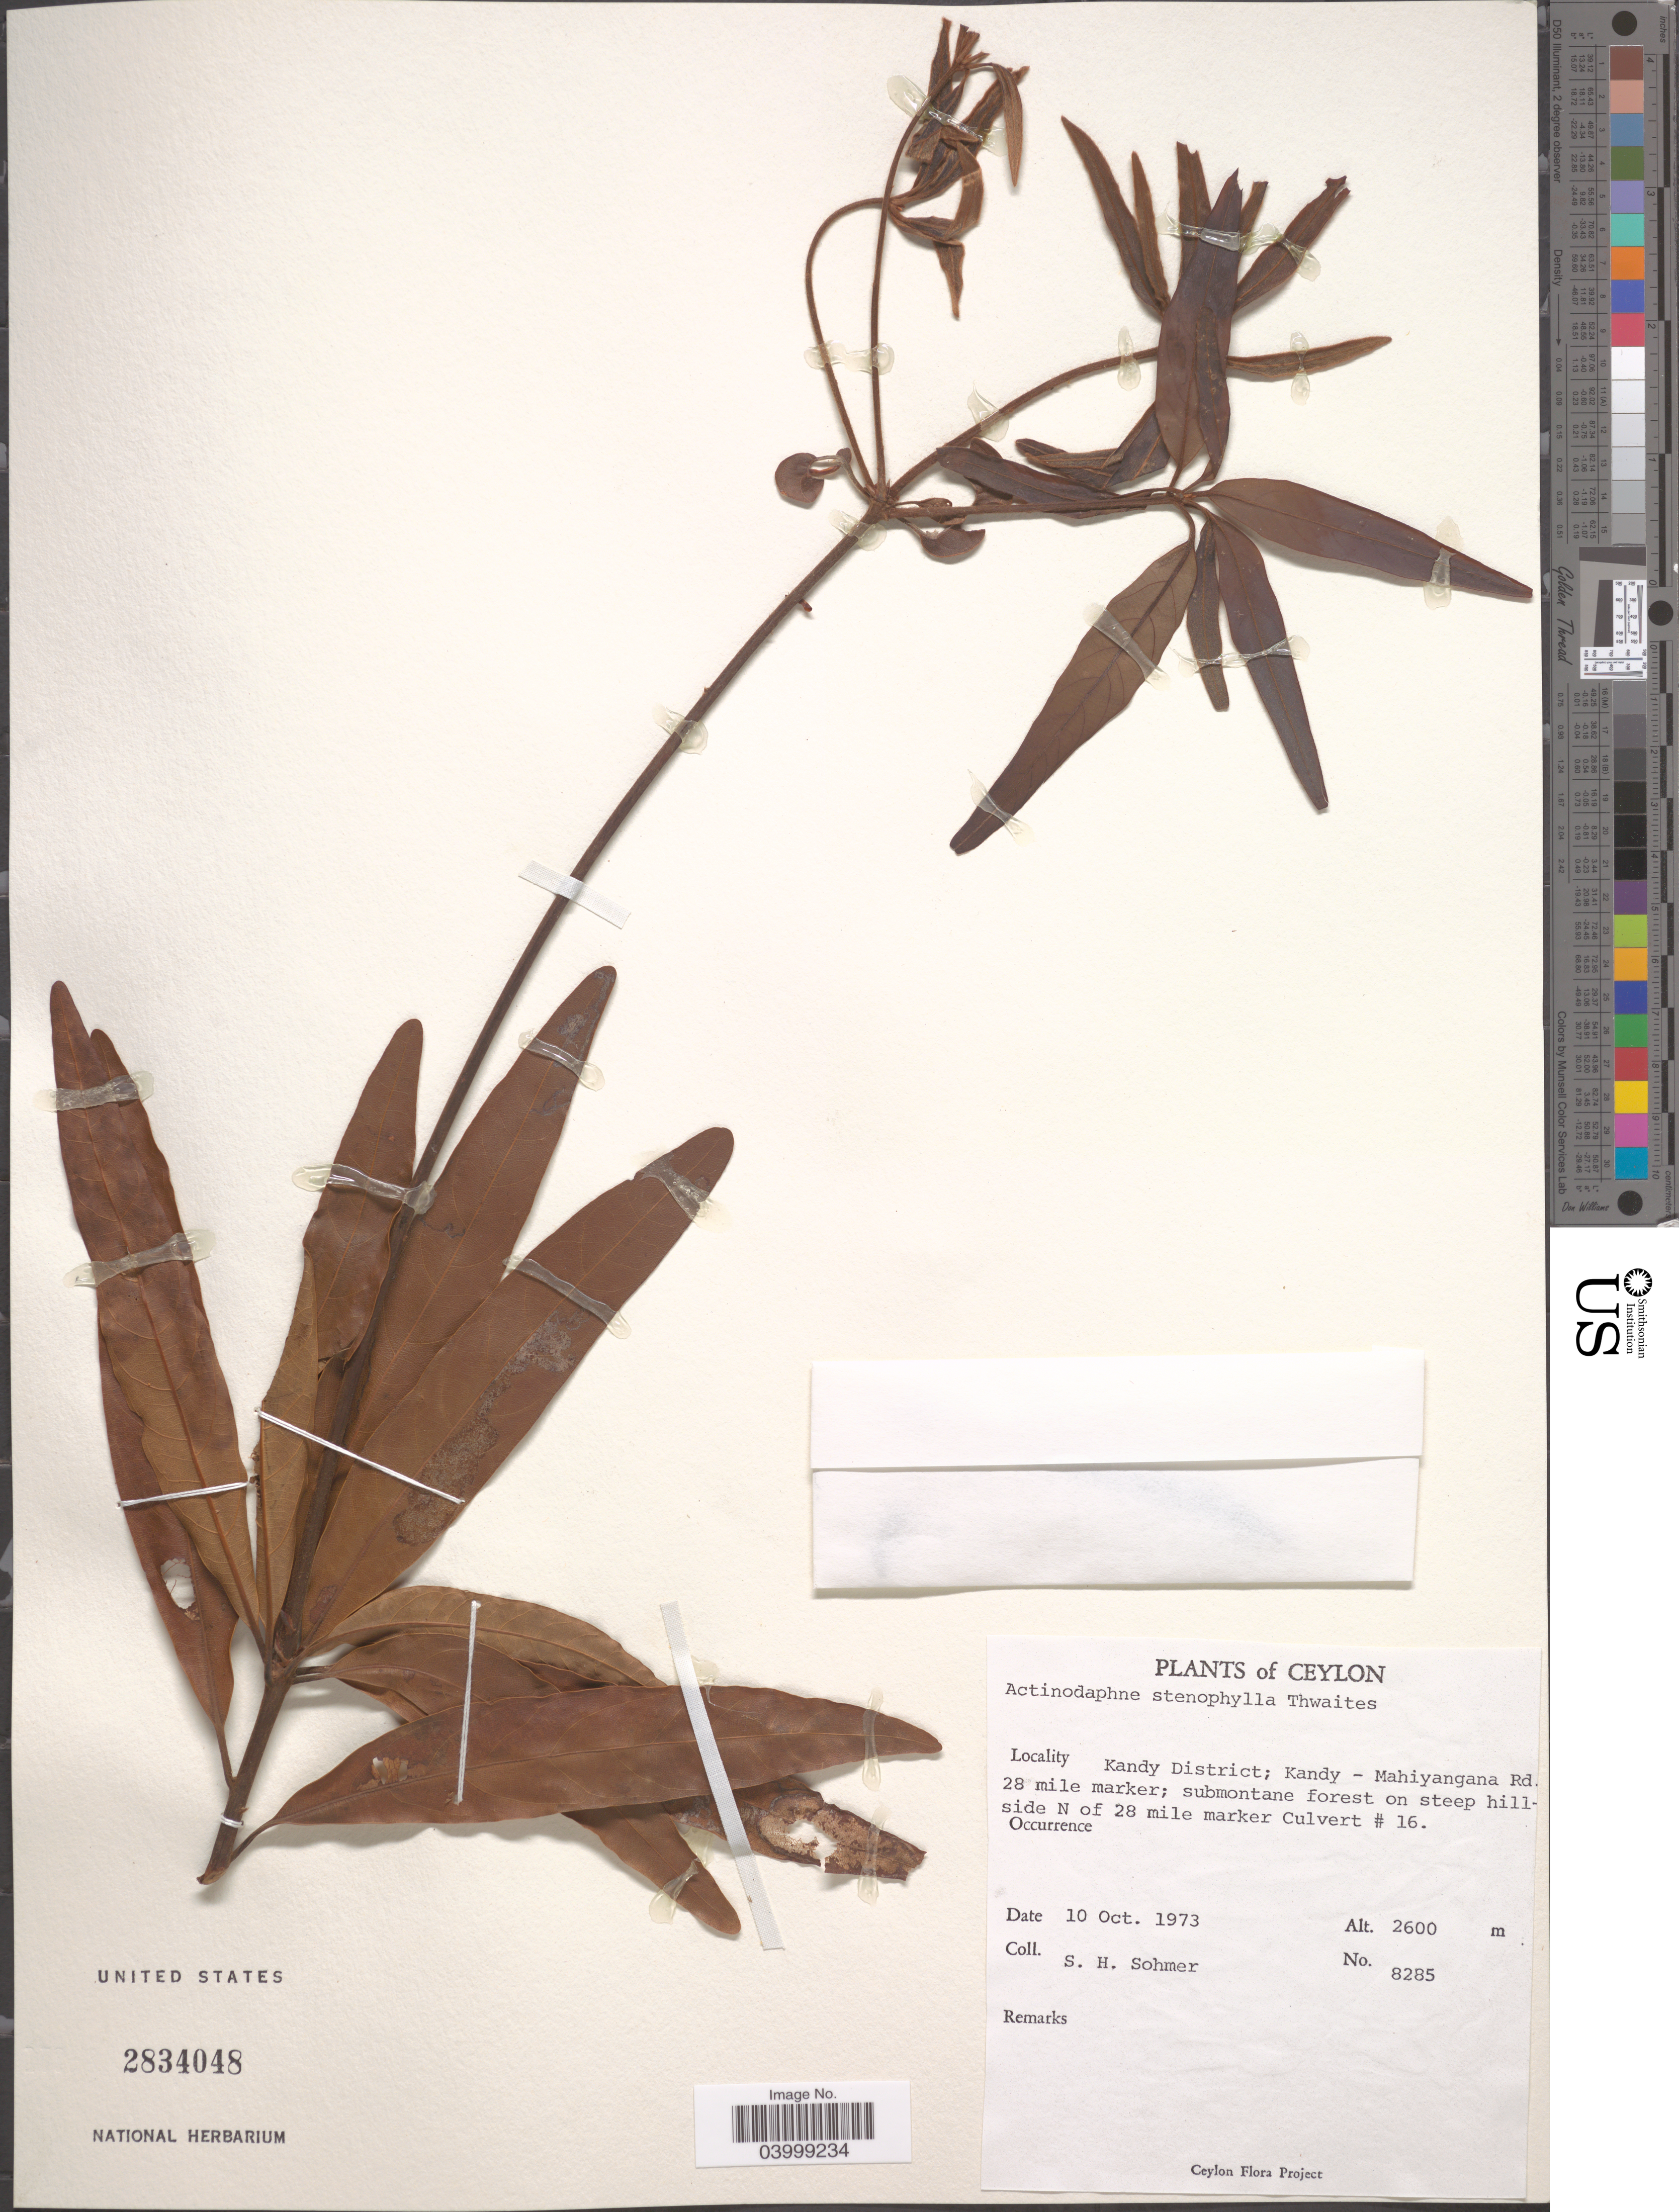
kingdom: Plantae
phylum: Tracheophyta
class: Magnoliopsida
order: Laurales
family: Lauraceae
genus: Actinodaphne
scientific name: Actinodaphne stenophylla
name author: Thwaites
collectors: S. H. Sohmer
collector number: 8285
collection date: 1973-10-10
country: Sri Lanka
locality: Ceylon. Kandy District; Kandy - Mahiyangana Rd. 28 mile marker; submontane forest on steep hillside N of 28 mile marker Culver # 16.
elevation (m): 2600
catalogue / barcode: US 2834048